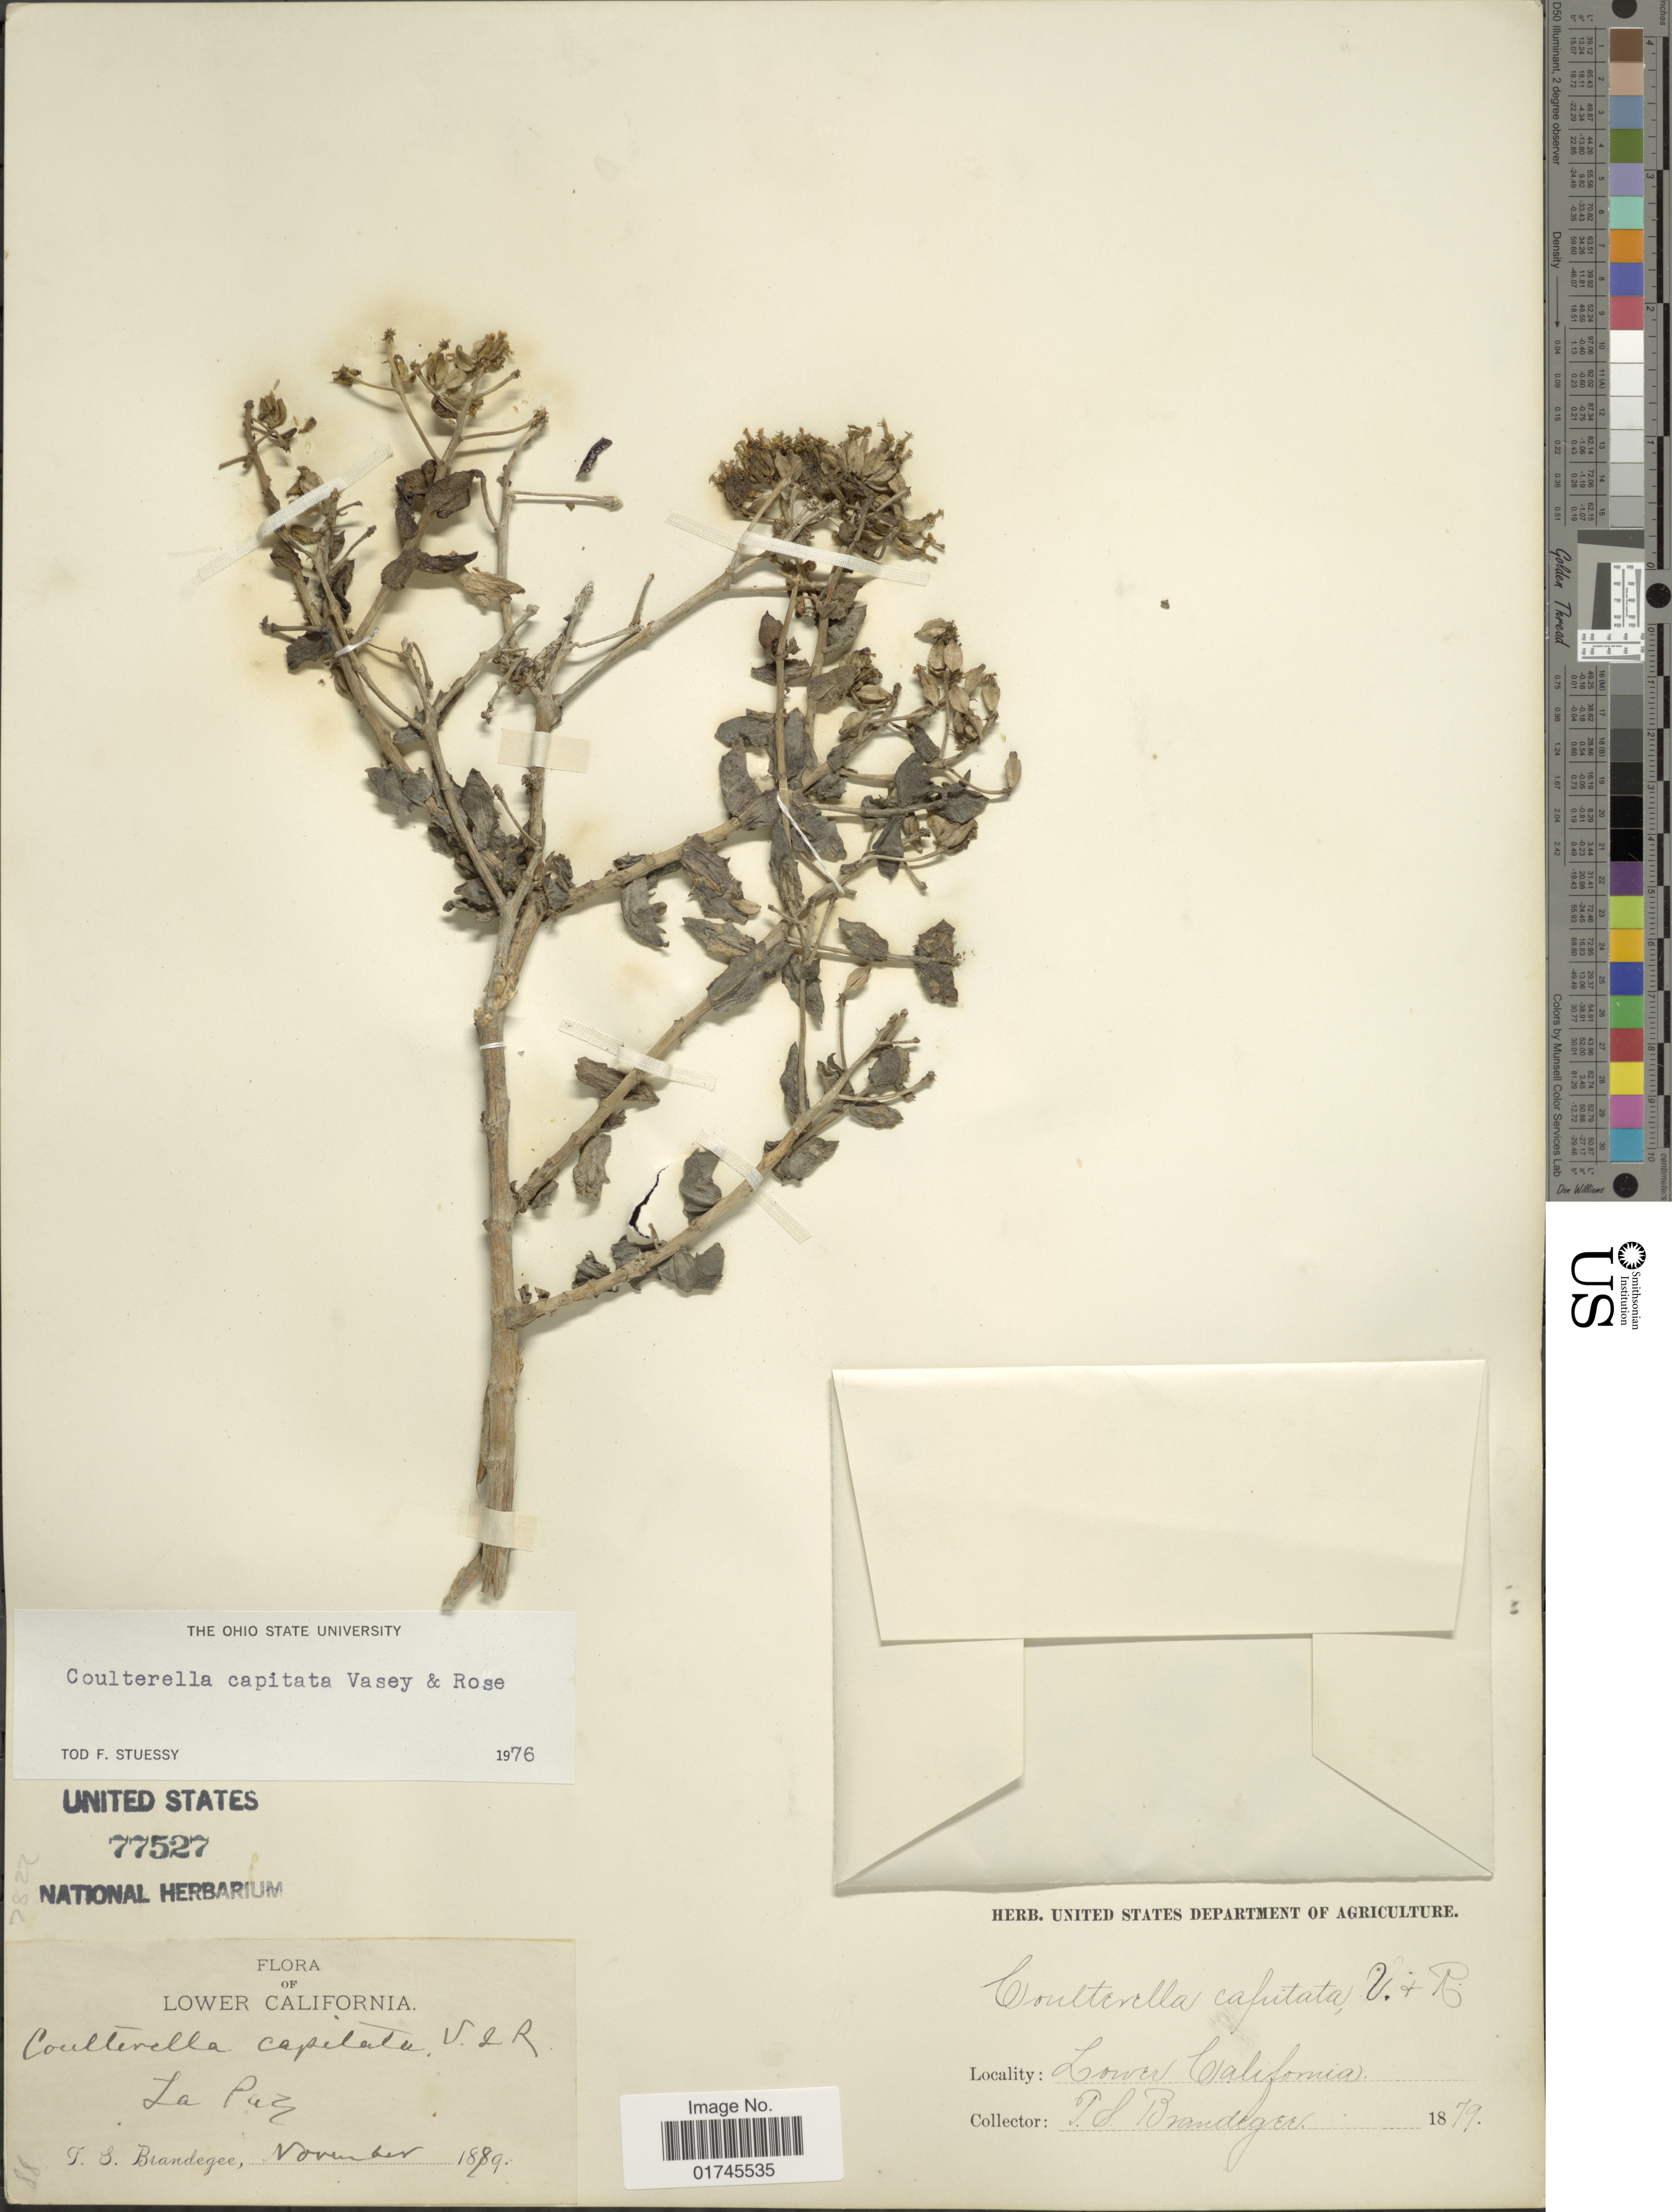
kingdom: Plantae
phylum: Tracheophyta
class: Magnoliopsida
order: Asterales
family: Asteraceae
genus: Coulterella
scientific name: Coulterella capitata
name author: Vasey & Rose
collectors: T. S. Brandegee (herbarium)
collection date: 1879-11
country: Mexico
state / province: Baja California Sur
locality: Lower California, La Paz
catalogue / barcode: US 77527